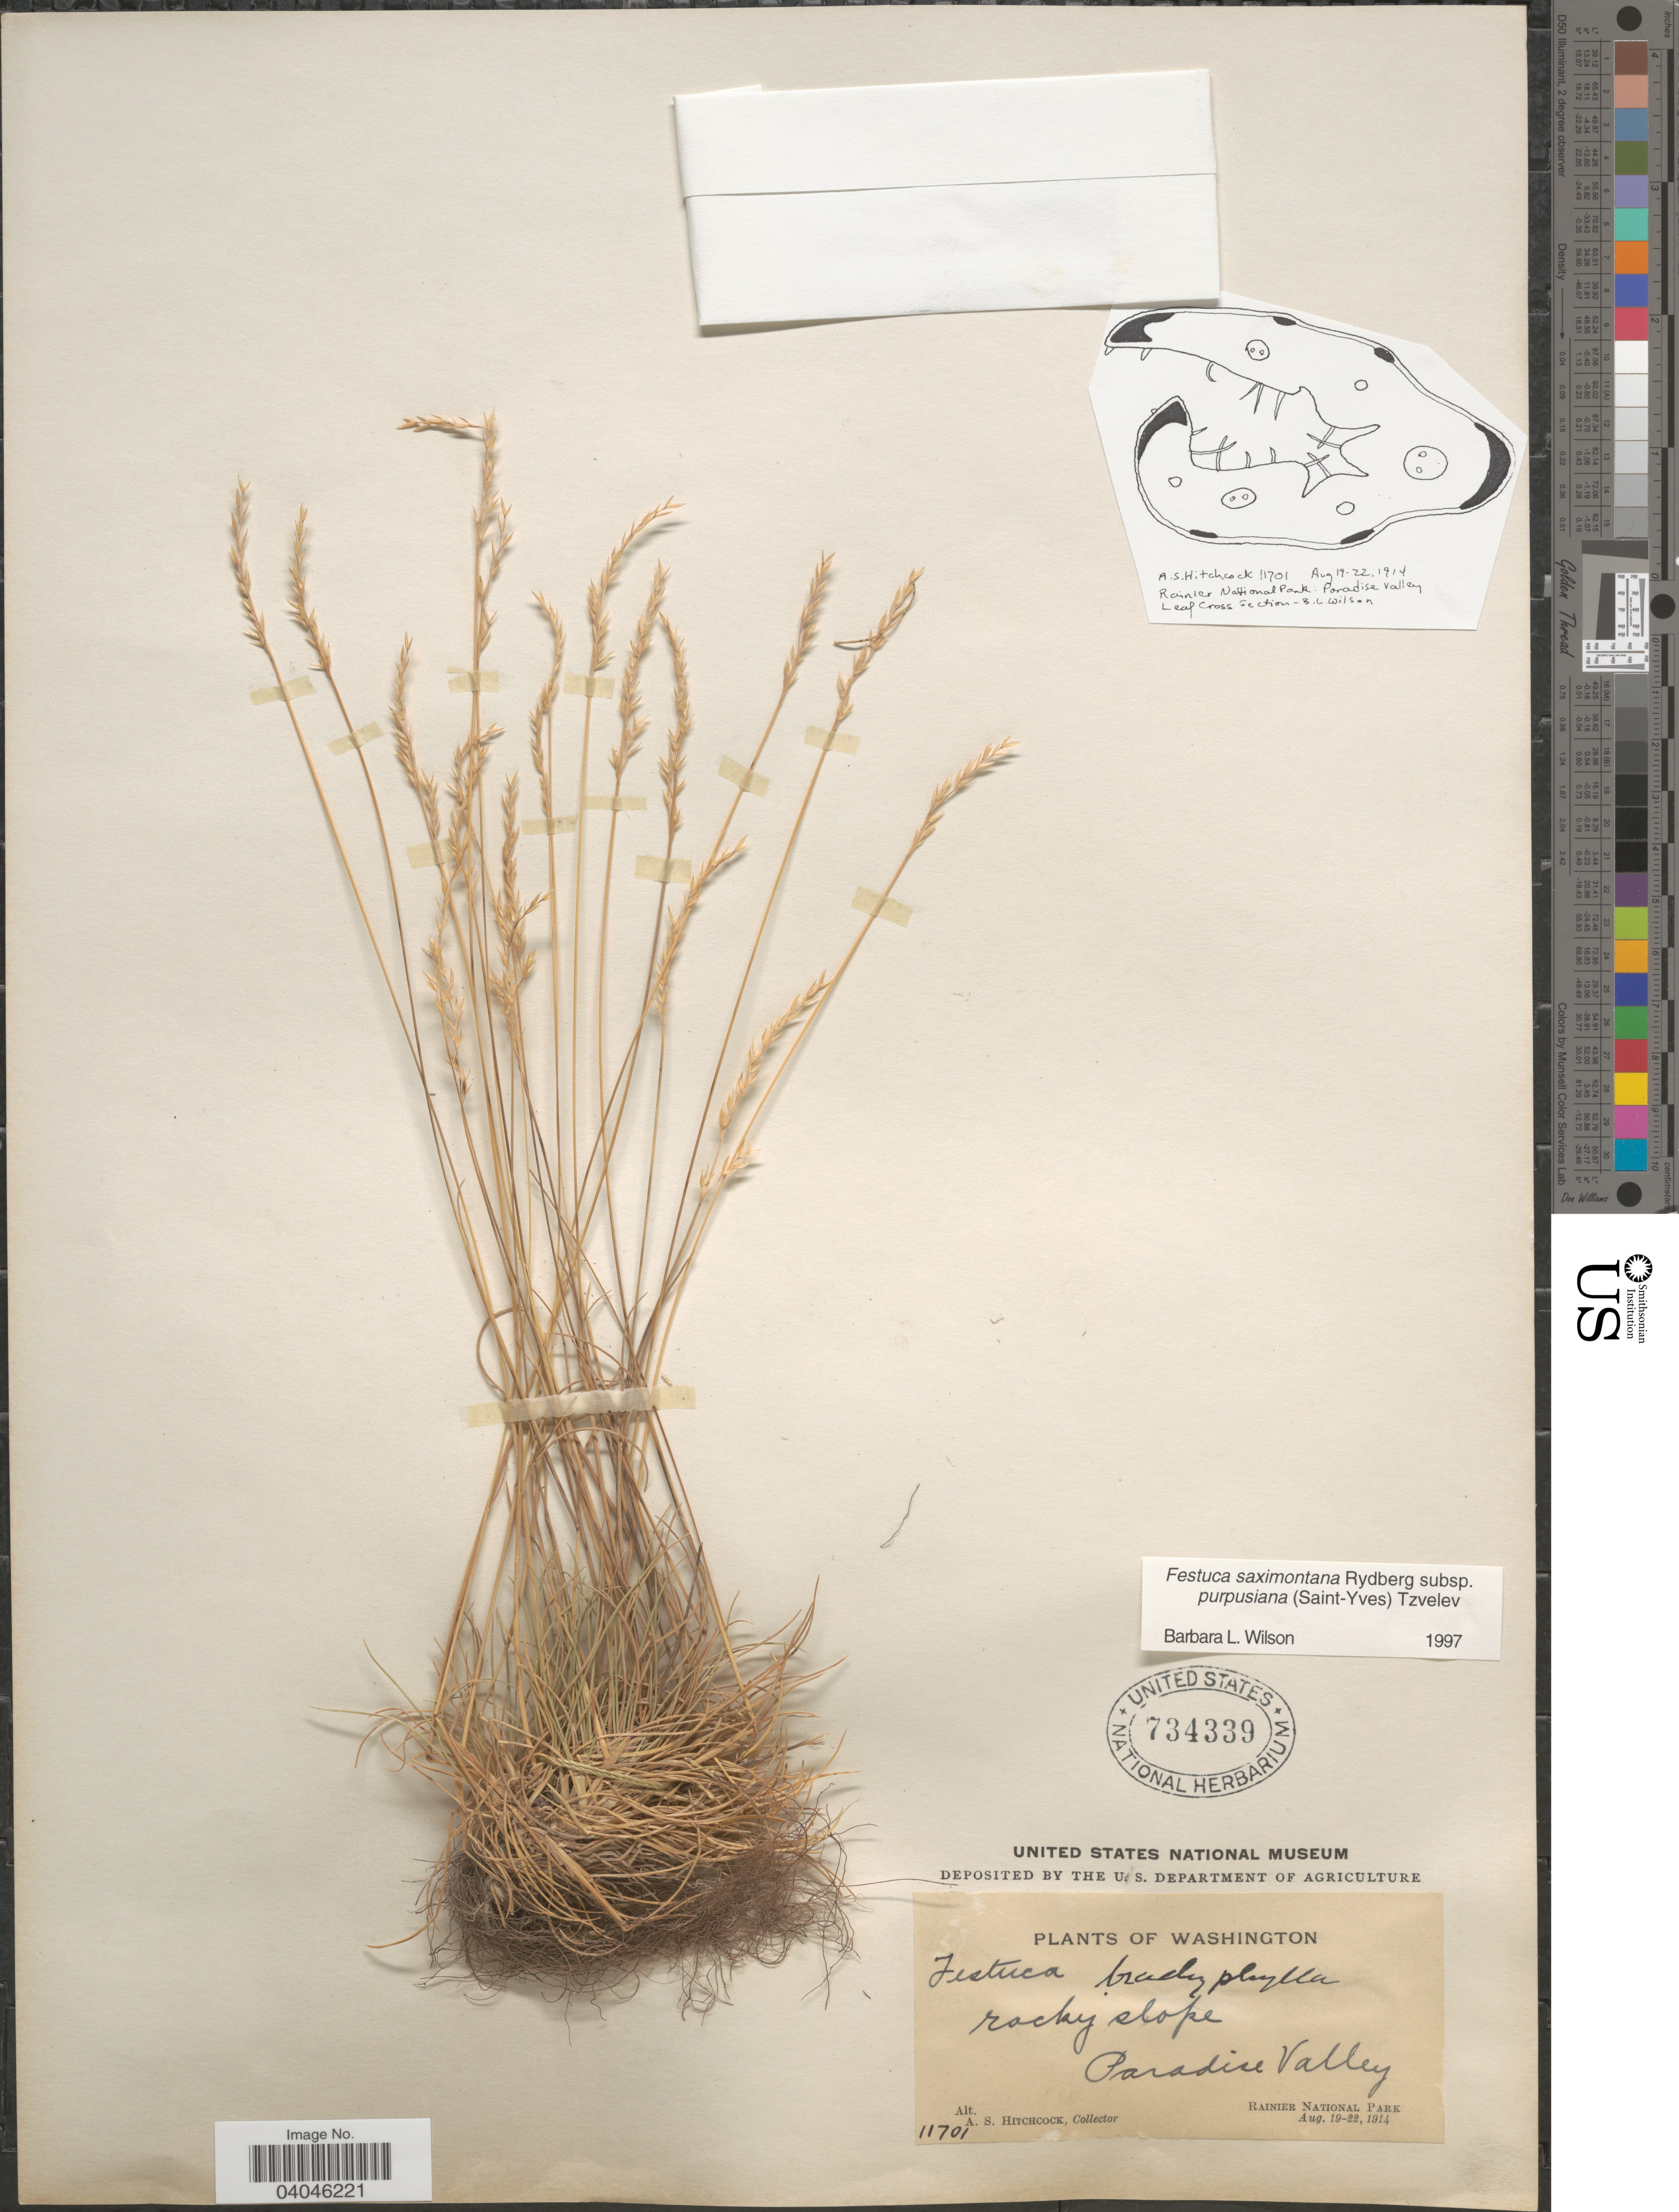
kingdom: Plantae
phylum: Tracheophyta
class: Liliopsida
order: Poales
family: Poaceae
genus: Festuca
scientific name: Festuca saximontana var. purpusiana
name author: (St.-Yves) Fred. & Pavlick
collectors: A. S. Hitchcock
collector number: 11701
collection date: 1914-08-19/1914-08-22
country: United States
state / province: Washington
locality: Rocky slope. Paradise Valley. Rainier National Park.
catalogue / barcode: US 734339